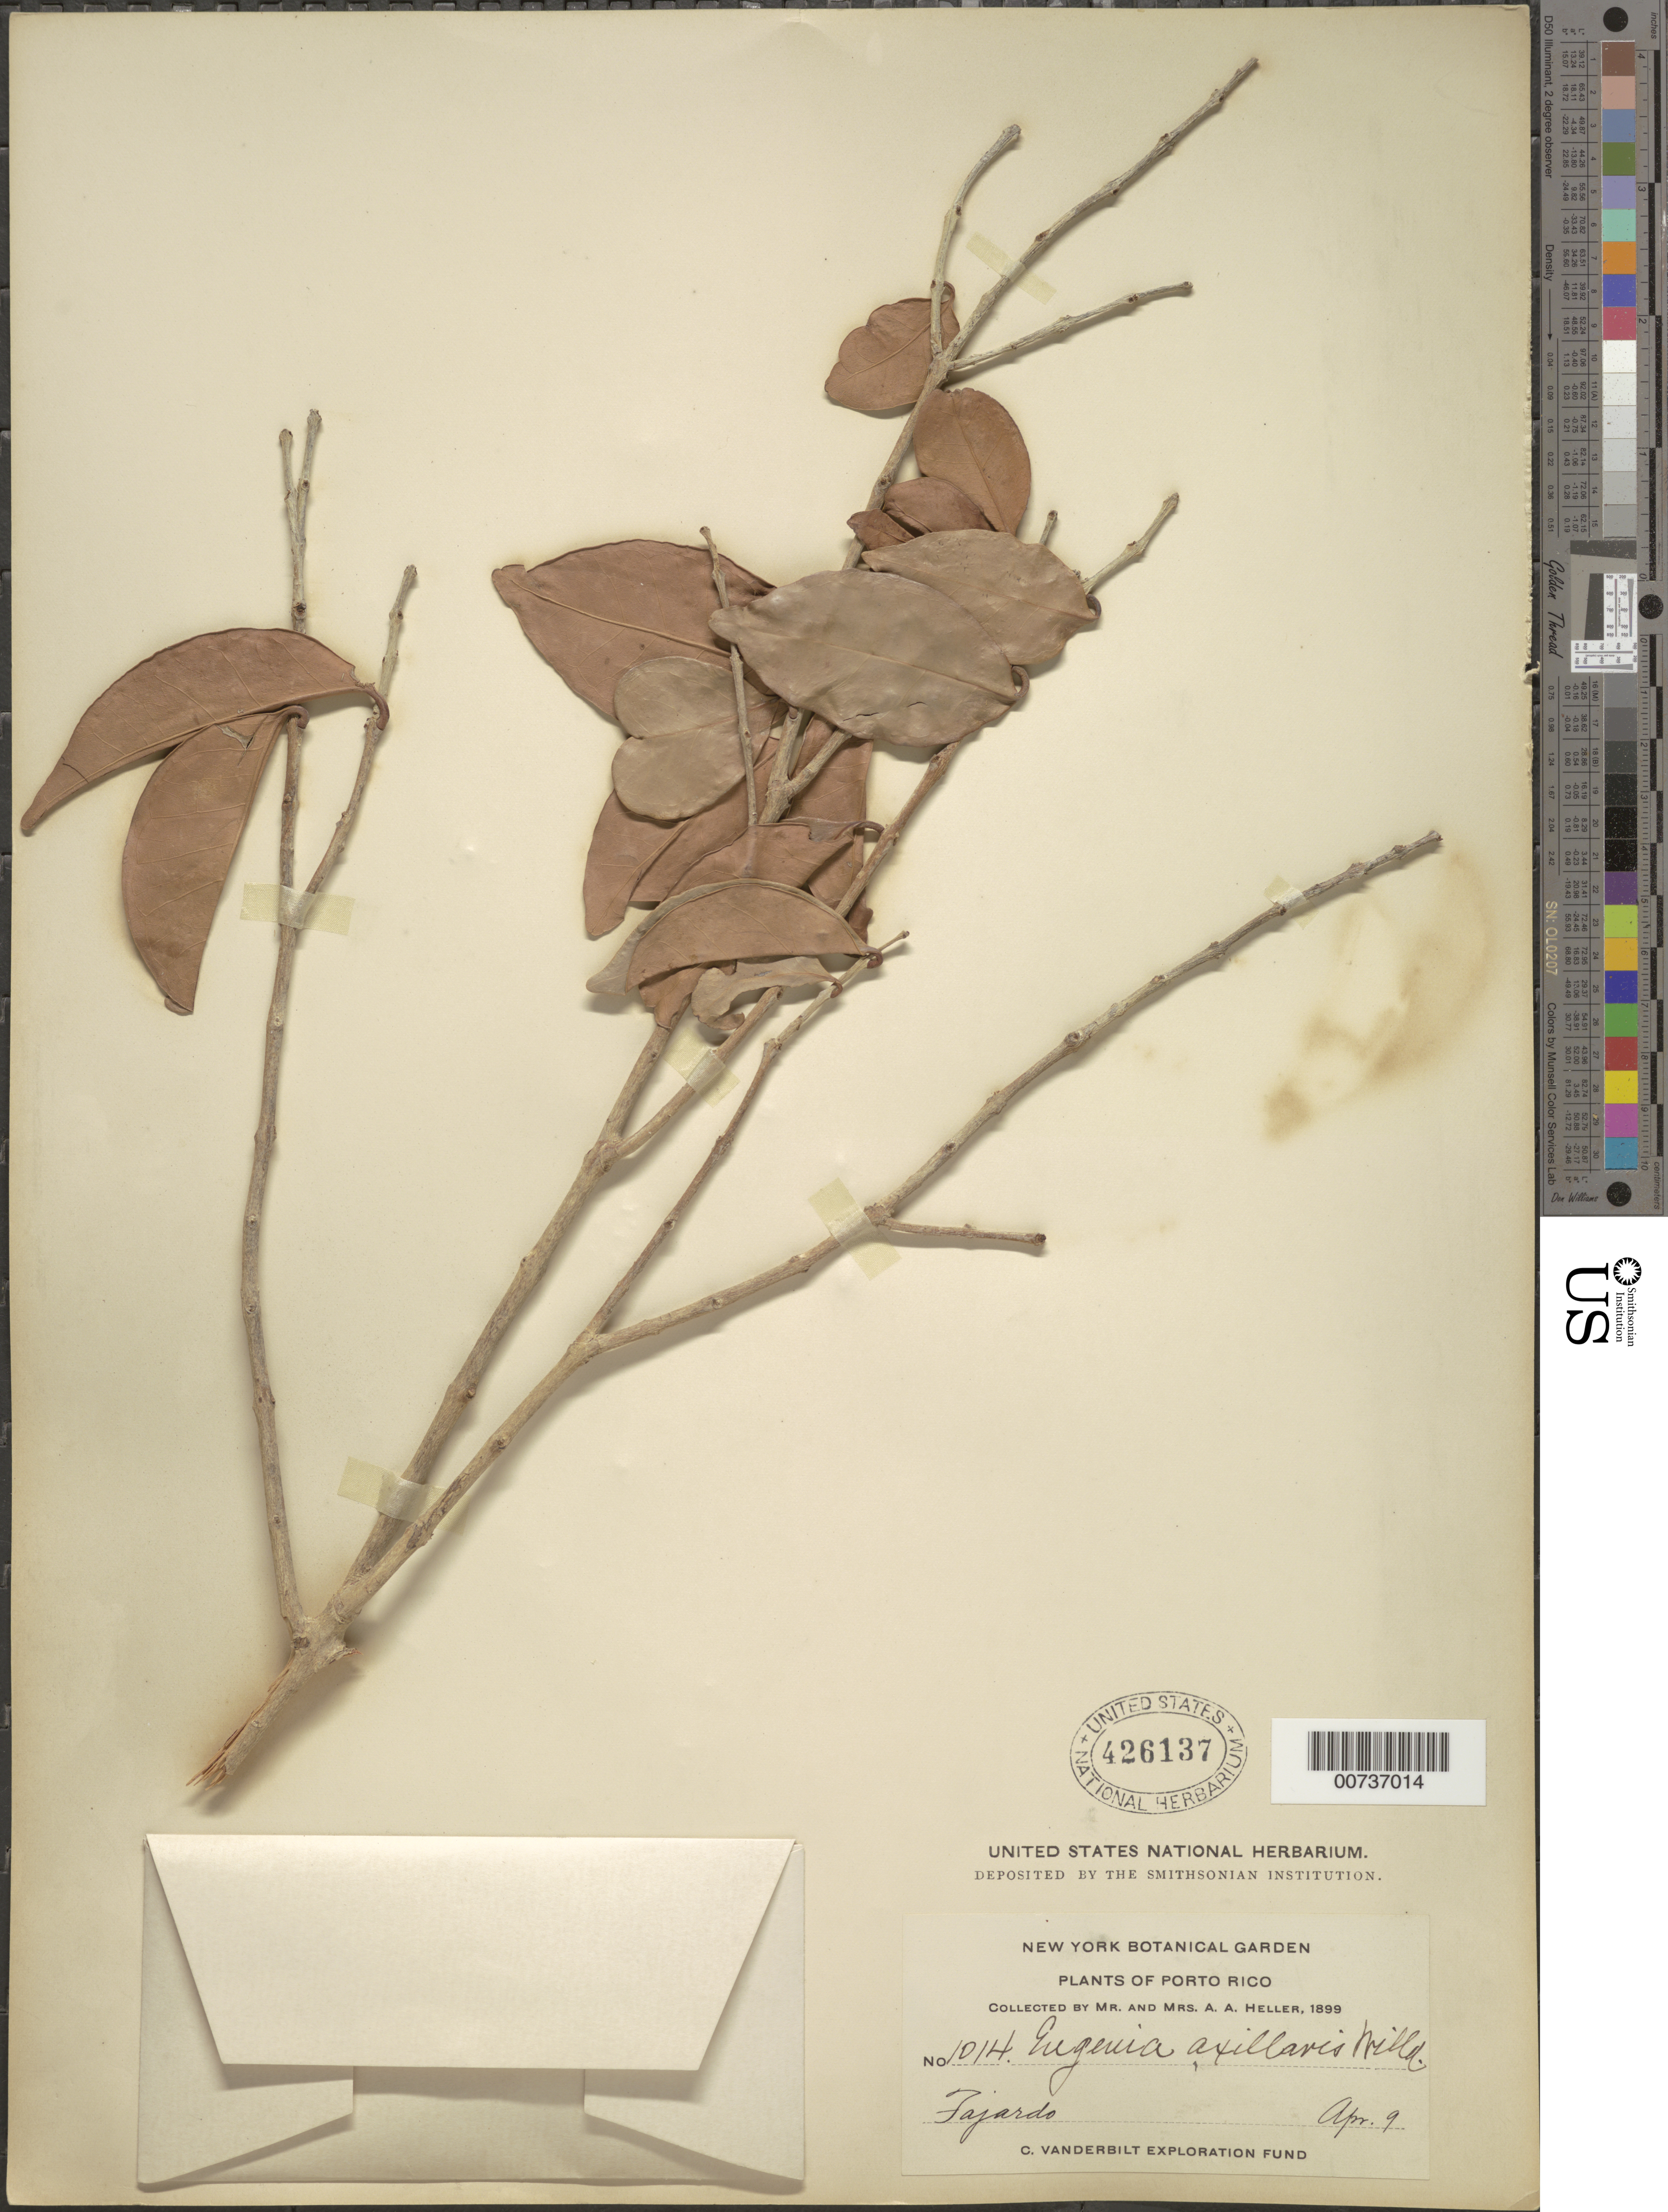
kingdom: Plantae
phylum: Tracheophyta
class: Magnoliopsida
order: Myrtales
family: Myrtaceae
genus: Eugenia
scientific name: Eugenia axillaris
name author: (Sw.) Willd.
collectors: A. A. Heller & E. G. Heller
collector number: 1014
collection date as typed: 09 Apr 1899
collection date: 1899-04-09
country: Puerto Rico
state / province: Fajardo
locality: Fajardo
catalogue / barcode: US 426137